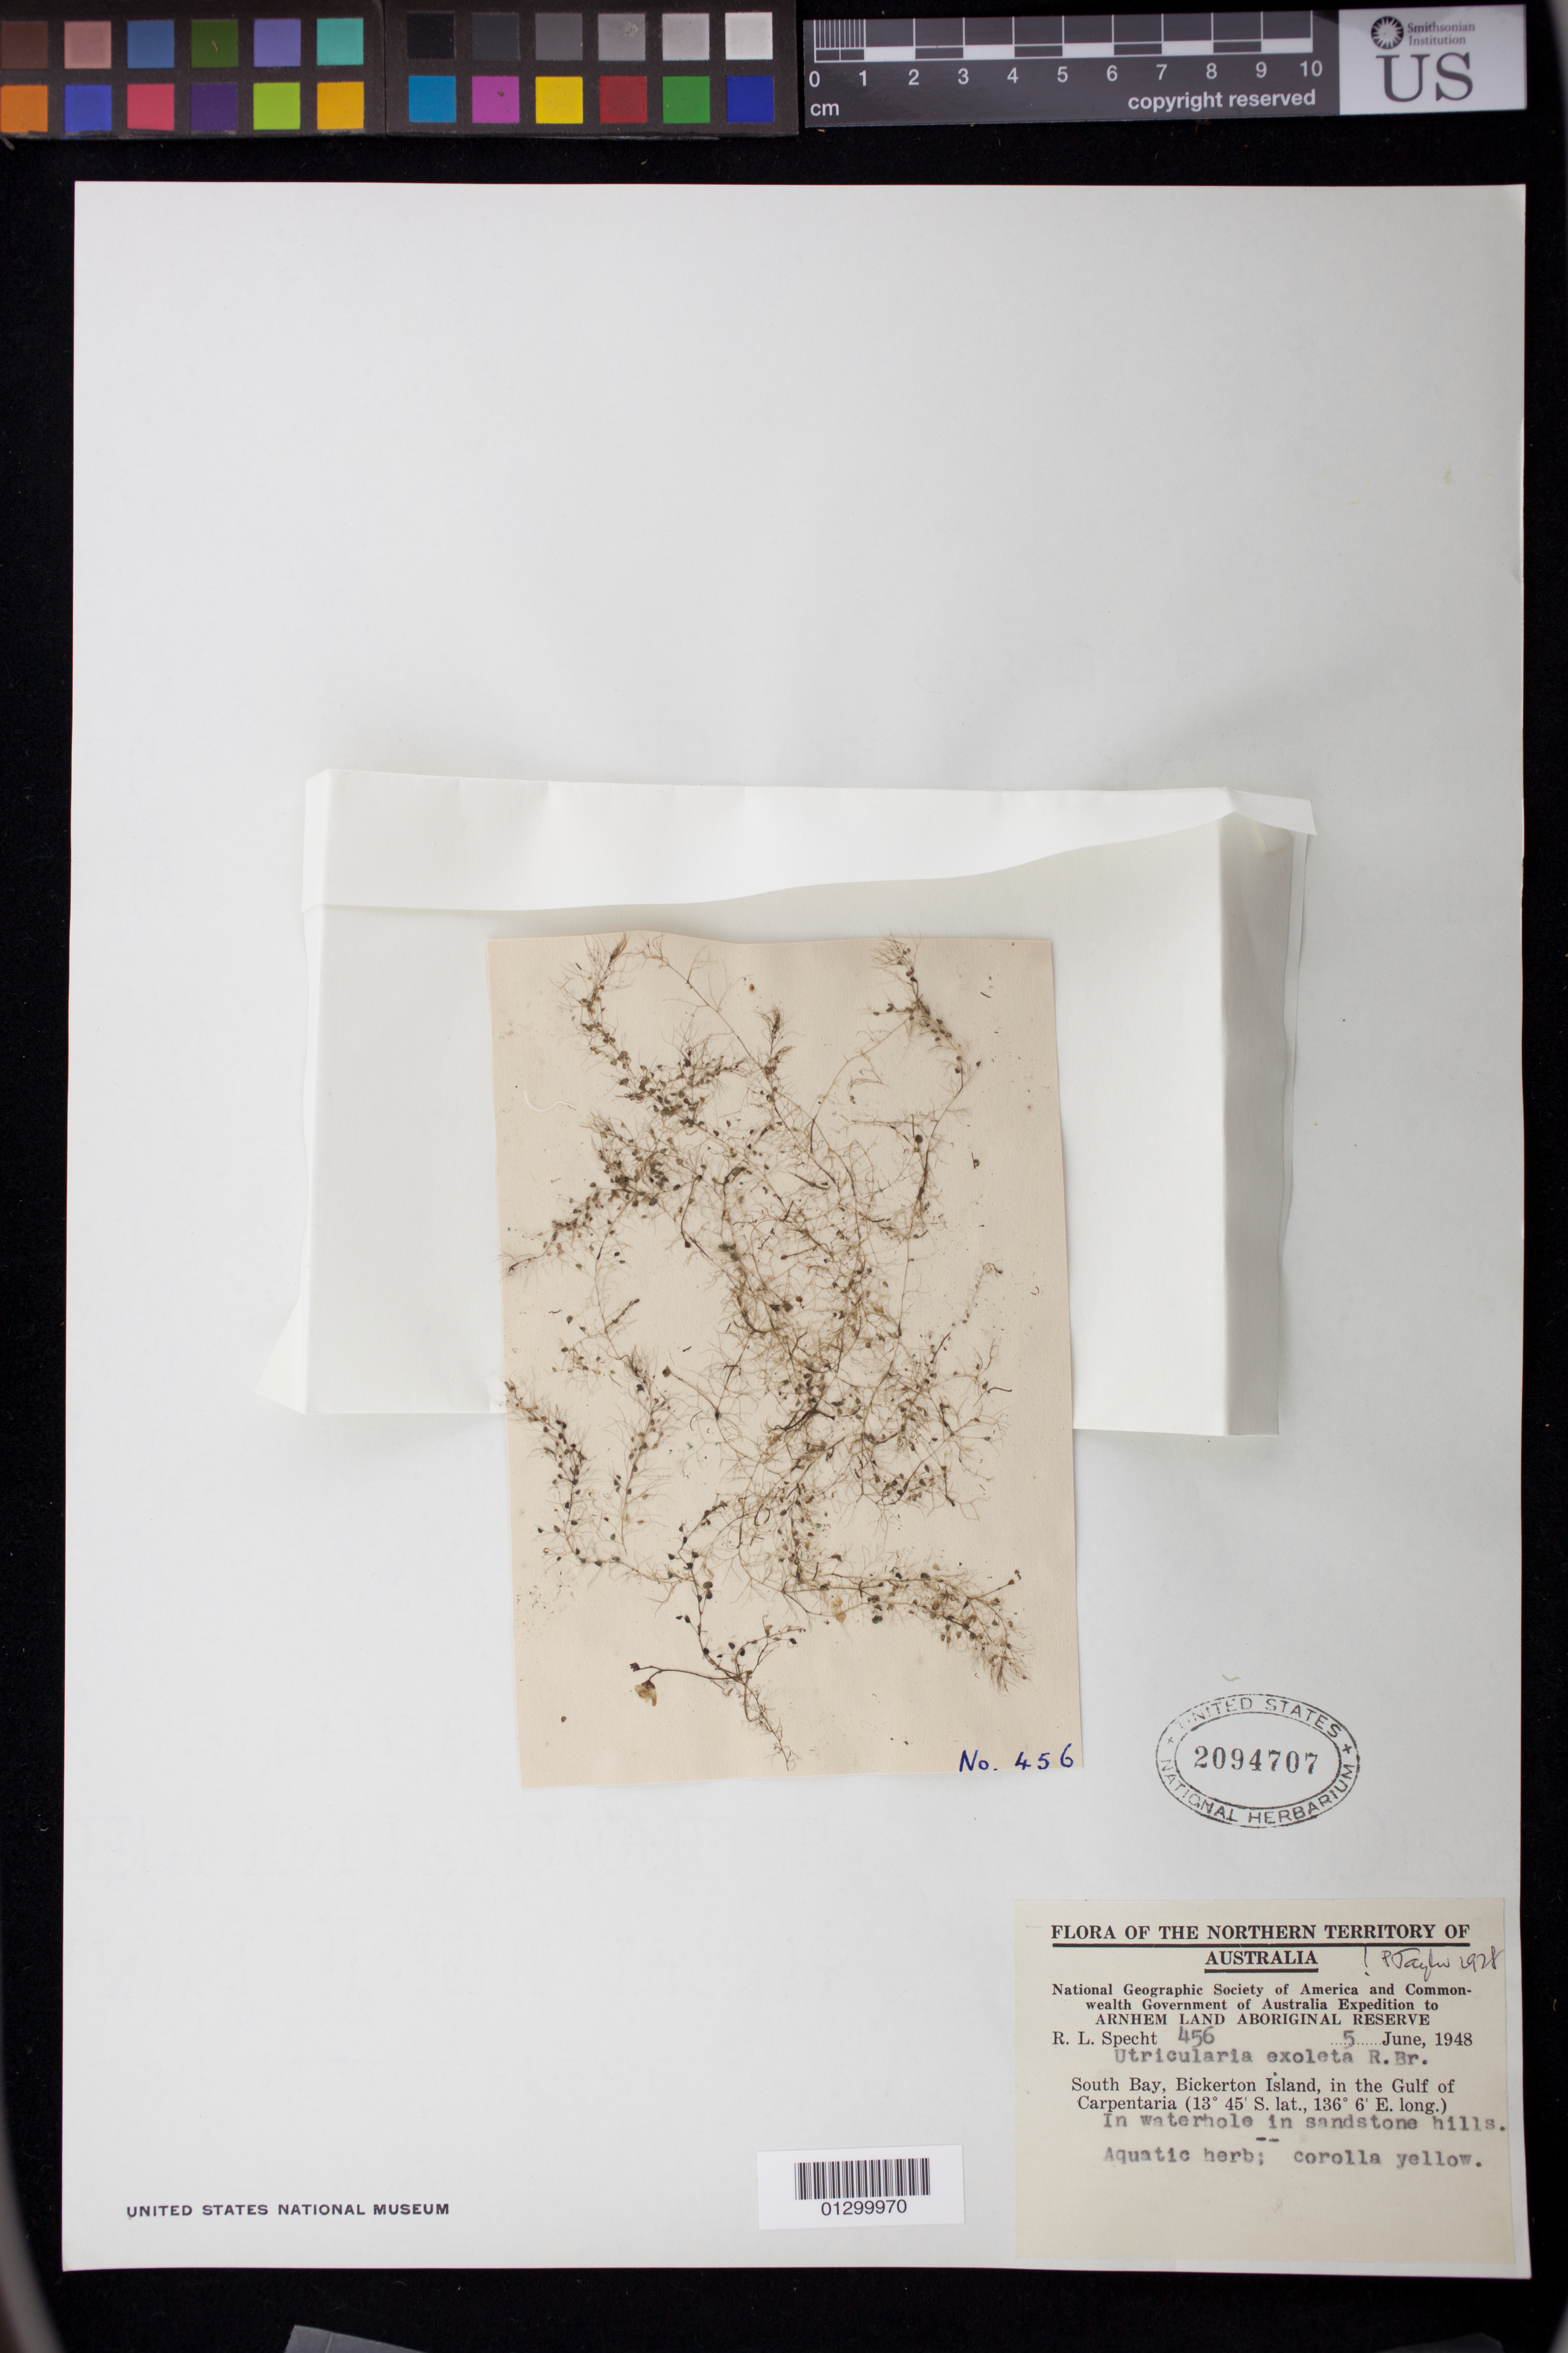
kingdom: Plantae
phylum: Tracheophyta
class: Magnoliopsida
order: Lamiales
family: Lentibulariaceae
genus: Utricularia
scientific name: Utricularia exoleta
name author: R. Br.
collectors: R. L. Specht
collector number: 456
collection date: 1948-06-05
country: Australia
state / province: Northern Territory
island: Bickerton Island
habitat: In waterhole in sandstone hills.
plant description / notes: Aquatic herb; corolla yellow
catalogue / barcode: US 2094707